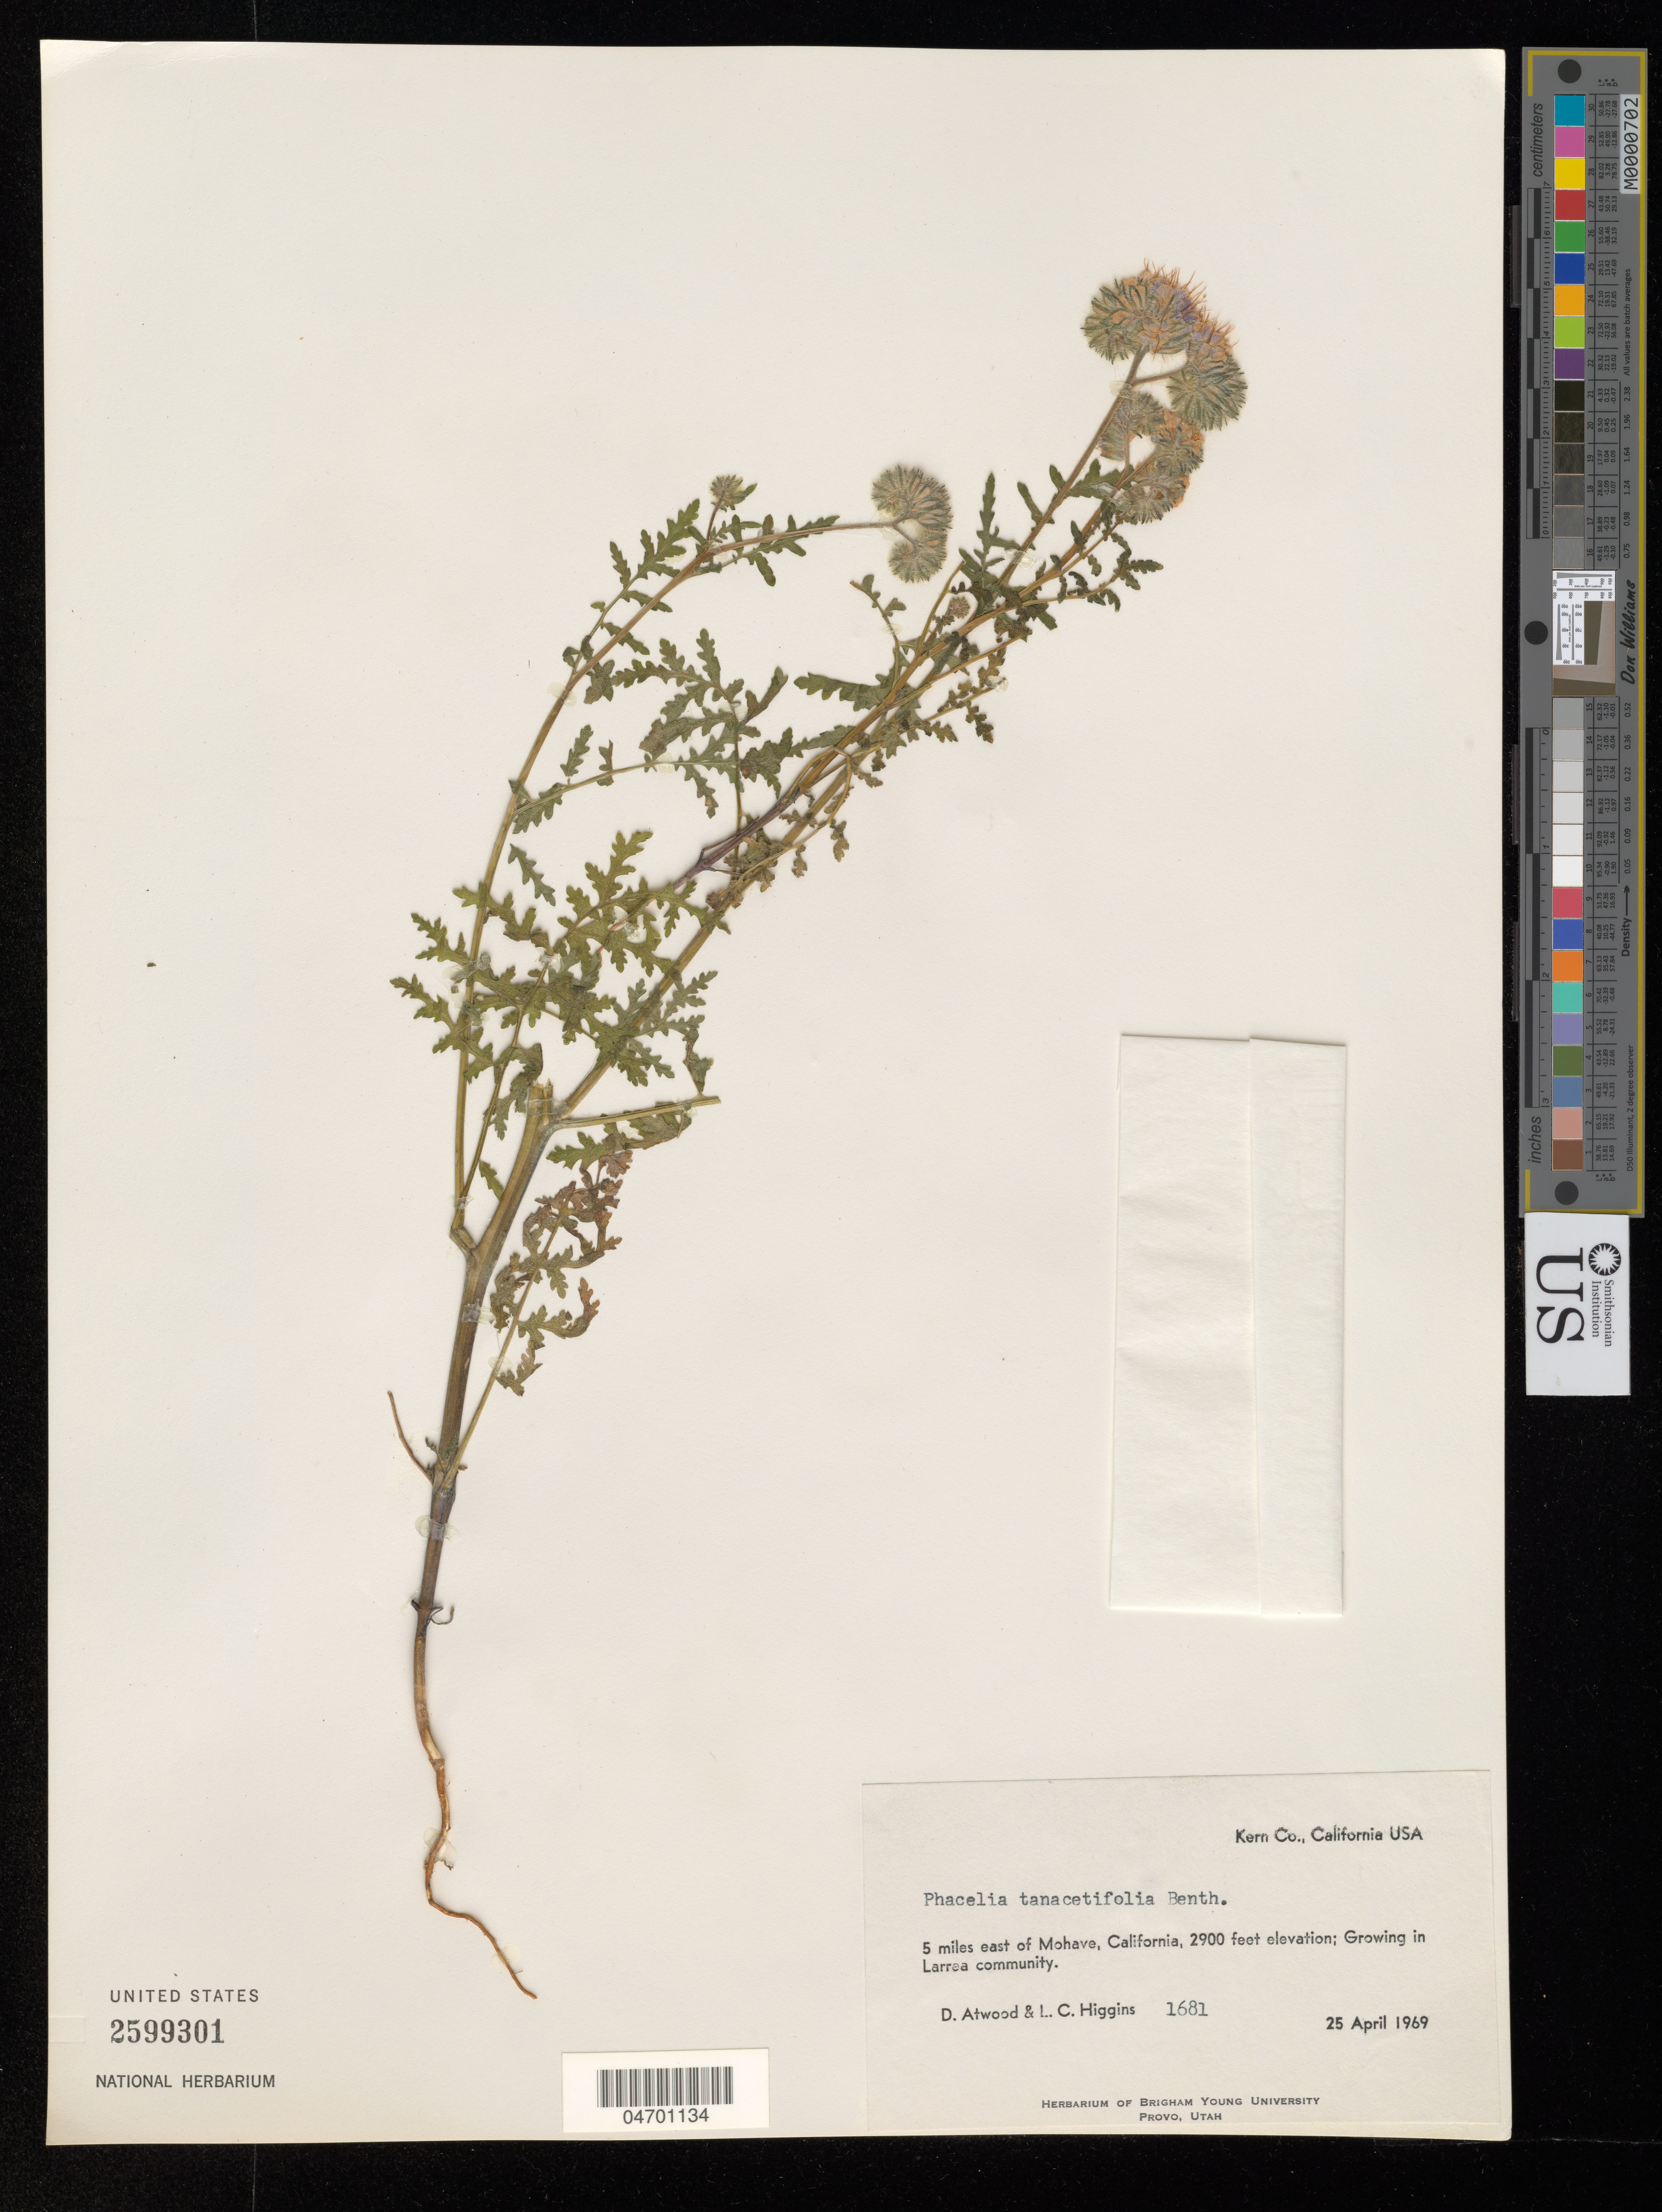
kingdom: Plantae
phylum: Tracheophyta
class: Magnoliopsida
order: Boraginales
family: Hydrophyllaceae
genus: Phacelia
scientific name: Phacelia tanacetifolia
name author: Benth.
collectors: D. Atwood & L. Higgins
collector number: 1681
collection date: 1969-04-25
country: United States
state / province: California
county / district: Kern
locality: Kern Co. 5 miles east of Mohava. Growing in Larrea community.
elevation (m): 884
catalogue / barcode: US 2599301